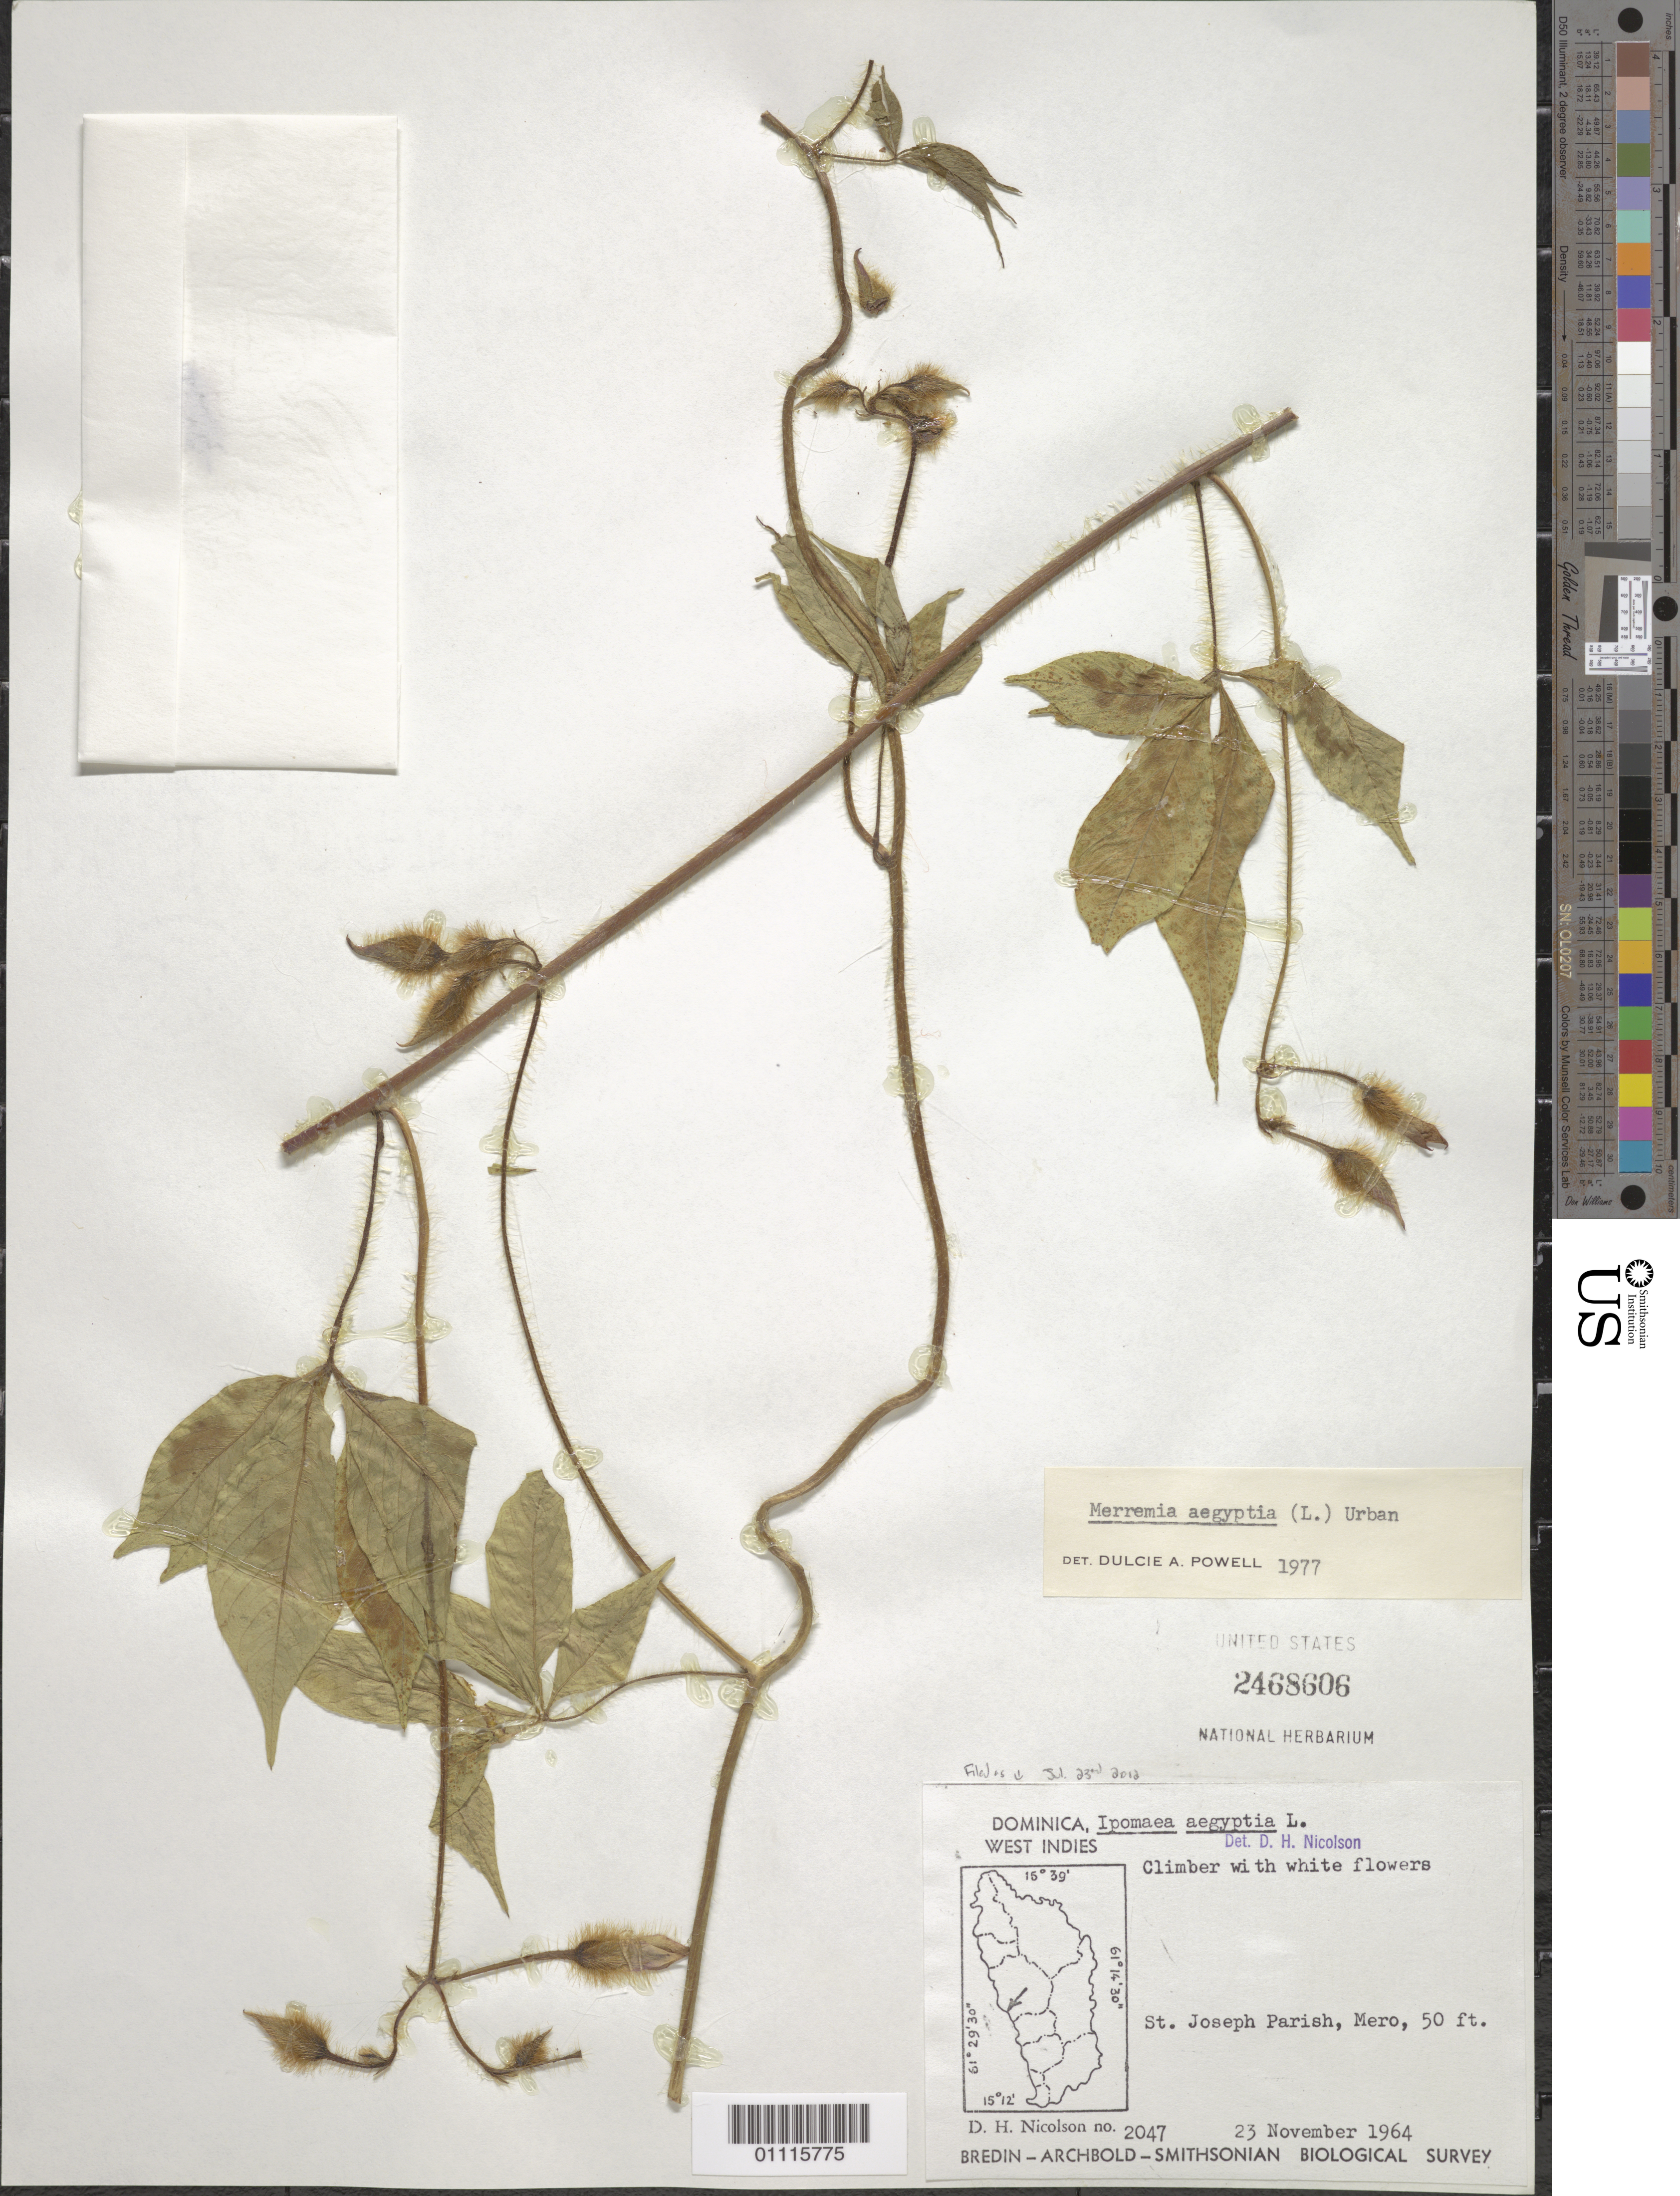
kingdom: Plantae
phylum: Tracheophyta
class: Magnoliopsida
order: Solanales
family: Convolvulaceae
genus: Distimake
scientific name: Distimake aegyptius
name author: (L.) A. R. Simões & Staples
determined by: Strong, Mark T., (BOT), Smithsonian Institution - National Museum of Natural History (UNITED STATES)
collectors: D. H. Nicolson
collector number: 2047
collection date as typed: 23 Nov 1964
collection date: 1964-11-23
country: Dominica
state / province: St. Joseph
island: Dominica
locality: Mero.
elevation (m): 15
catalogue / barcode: US 2468606